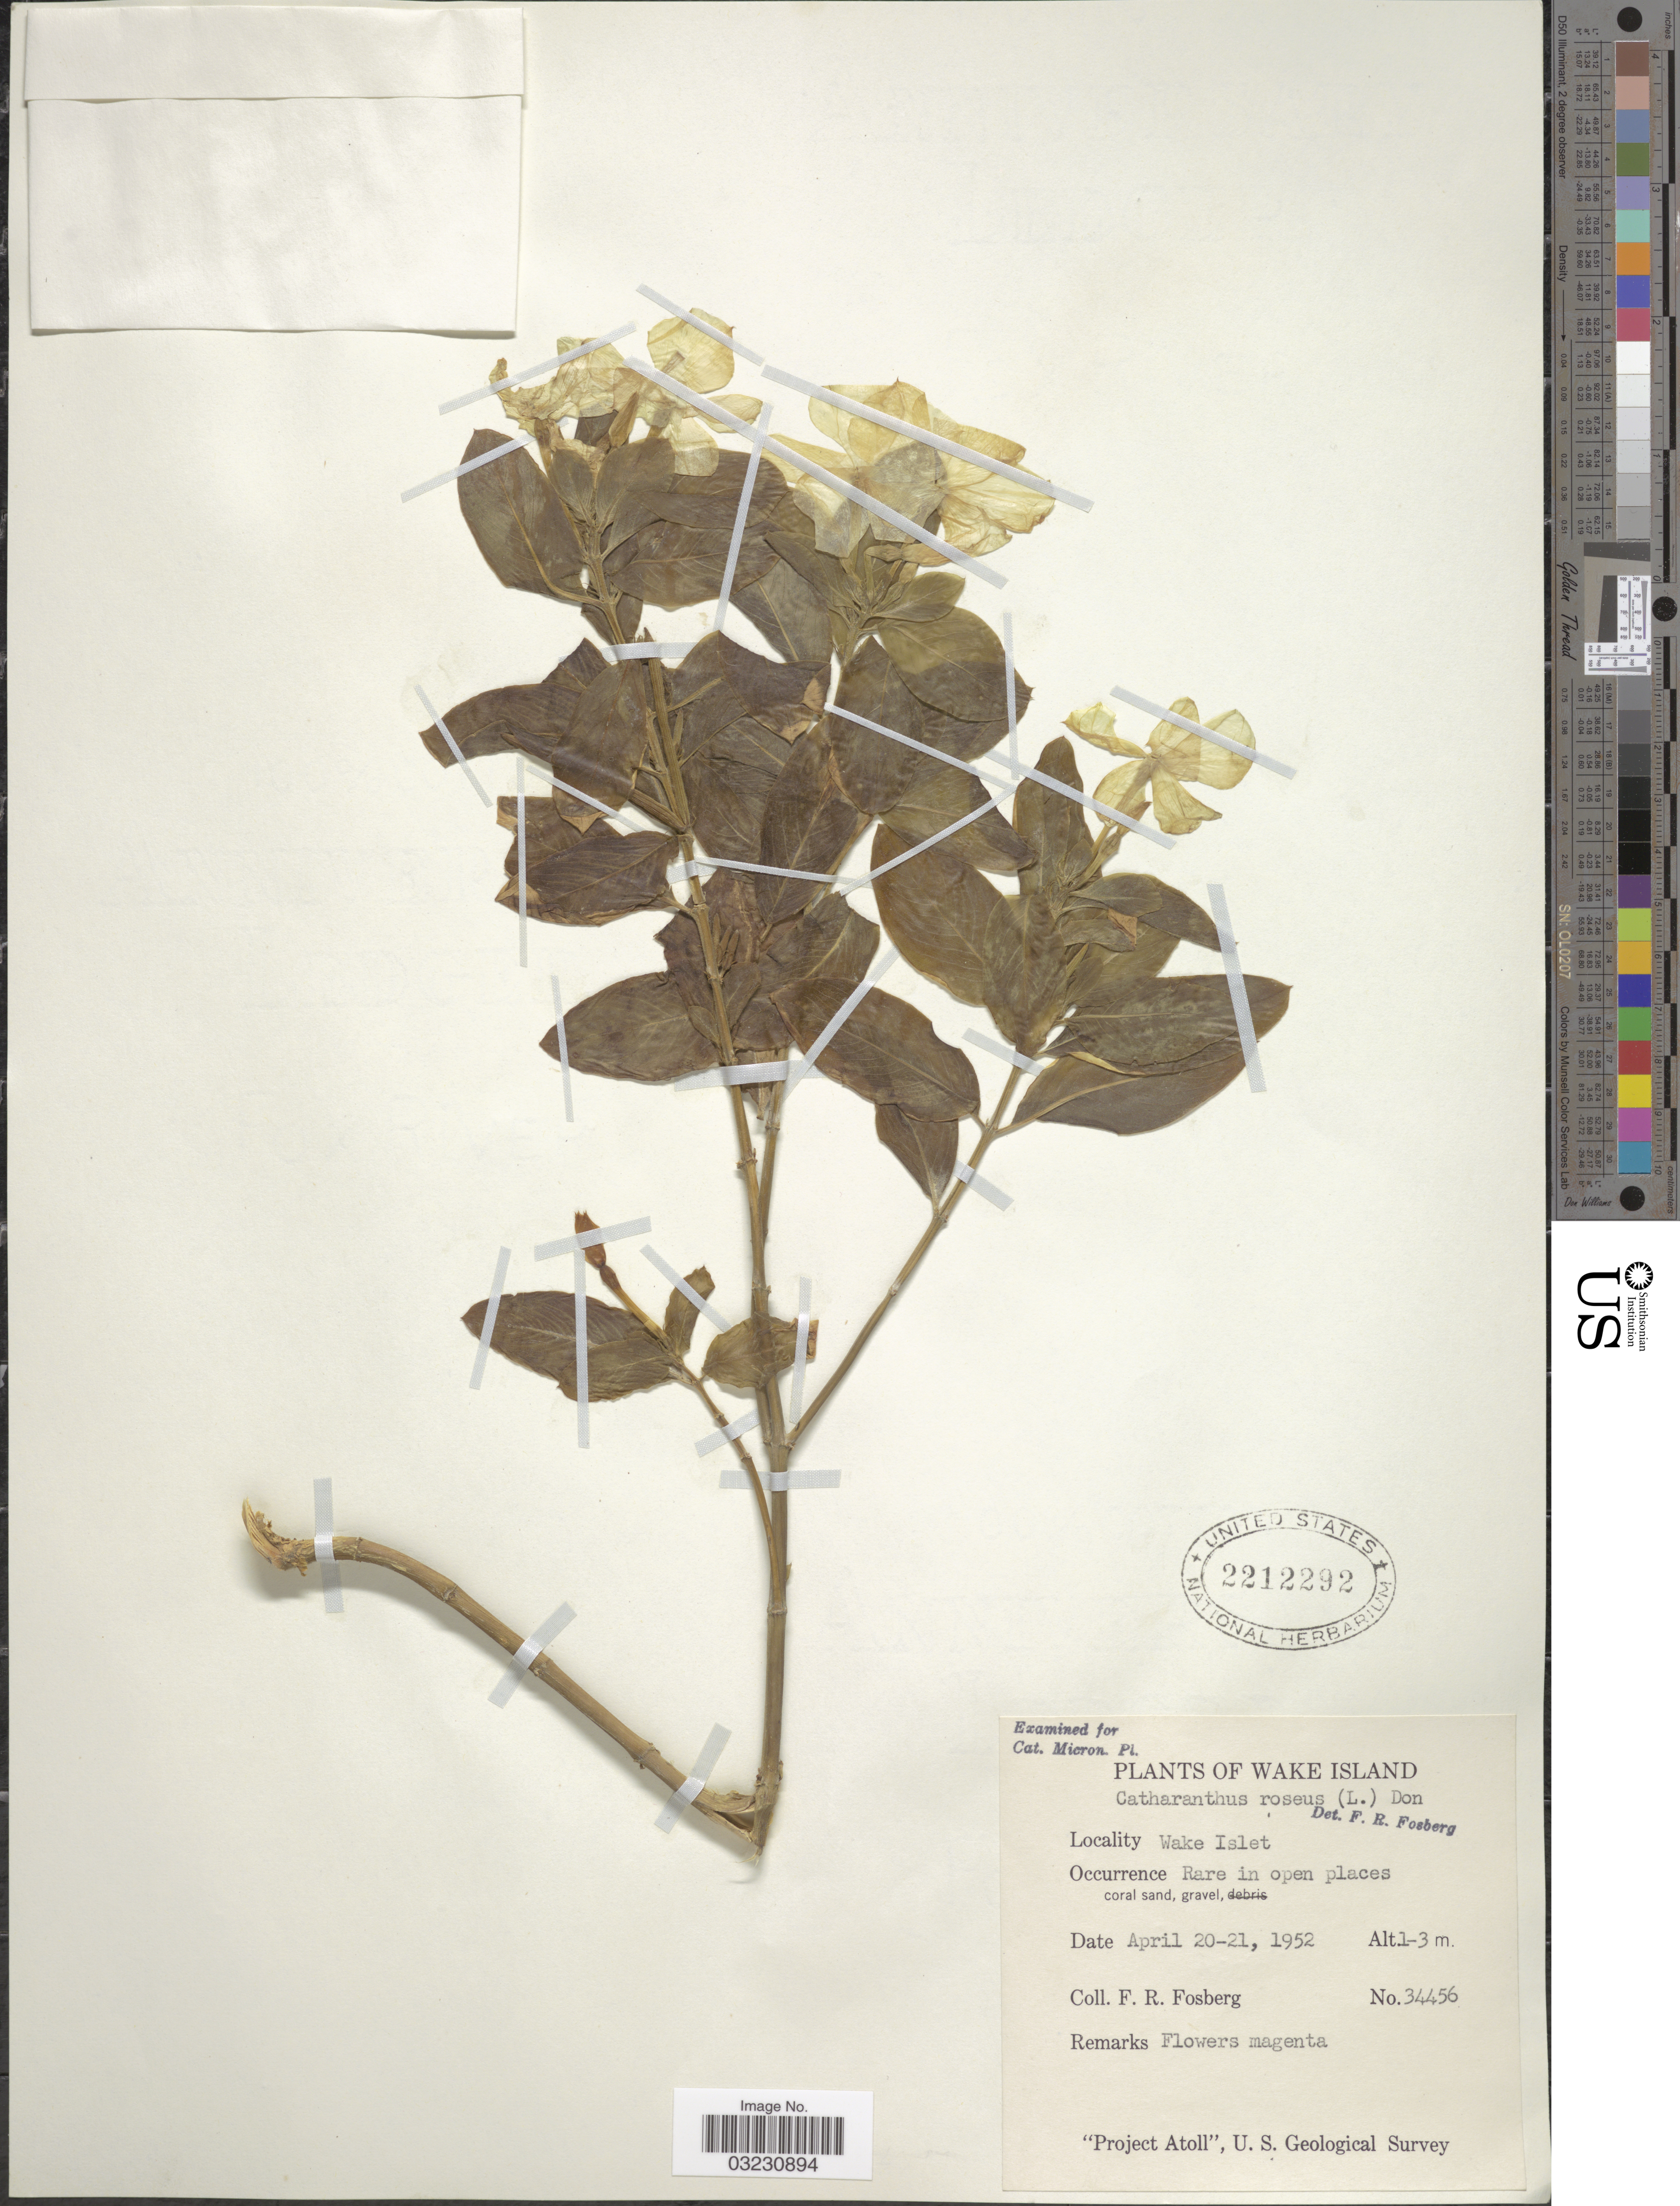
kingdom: Plantae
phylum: Tracheophyta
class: Magnoliopsida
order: Gentianales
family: Apocynaceae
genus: Catharanthus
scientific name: Catharanthus roseus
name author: (L.) G. Don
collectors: F. R. Fosberg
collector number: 34456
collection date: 1952-04-20/1952-04-21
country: U.S. Administered Pacific Islands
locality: Wake Island. Wake Islet.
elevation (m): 1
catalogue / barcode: US 2212292